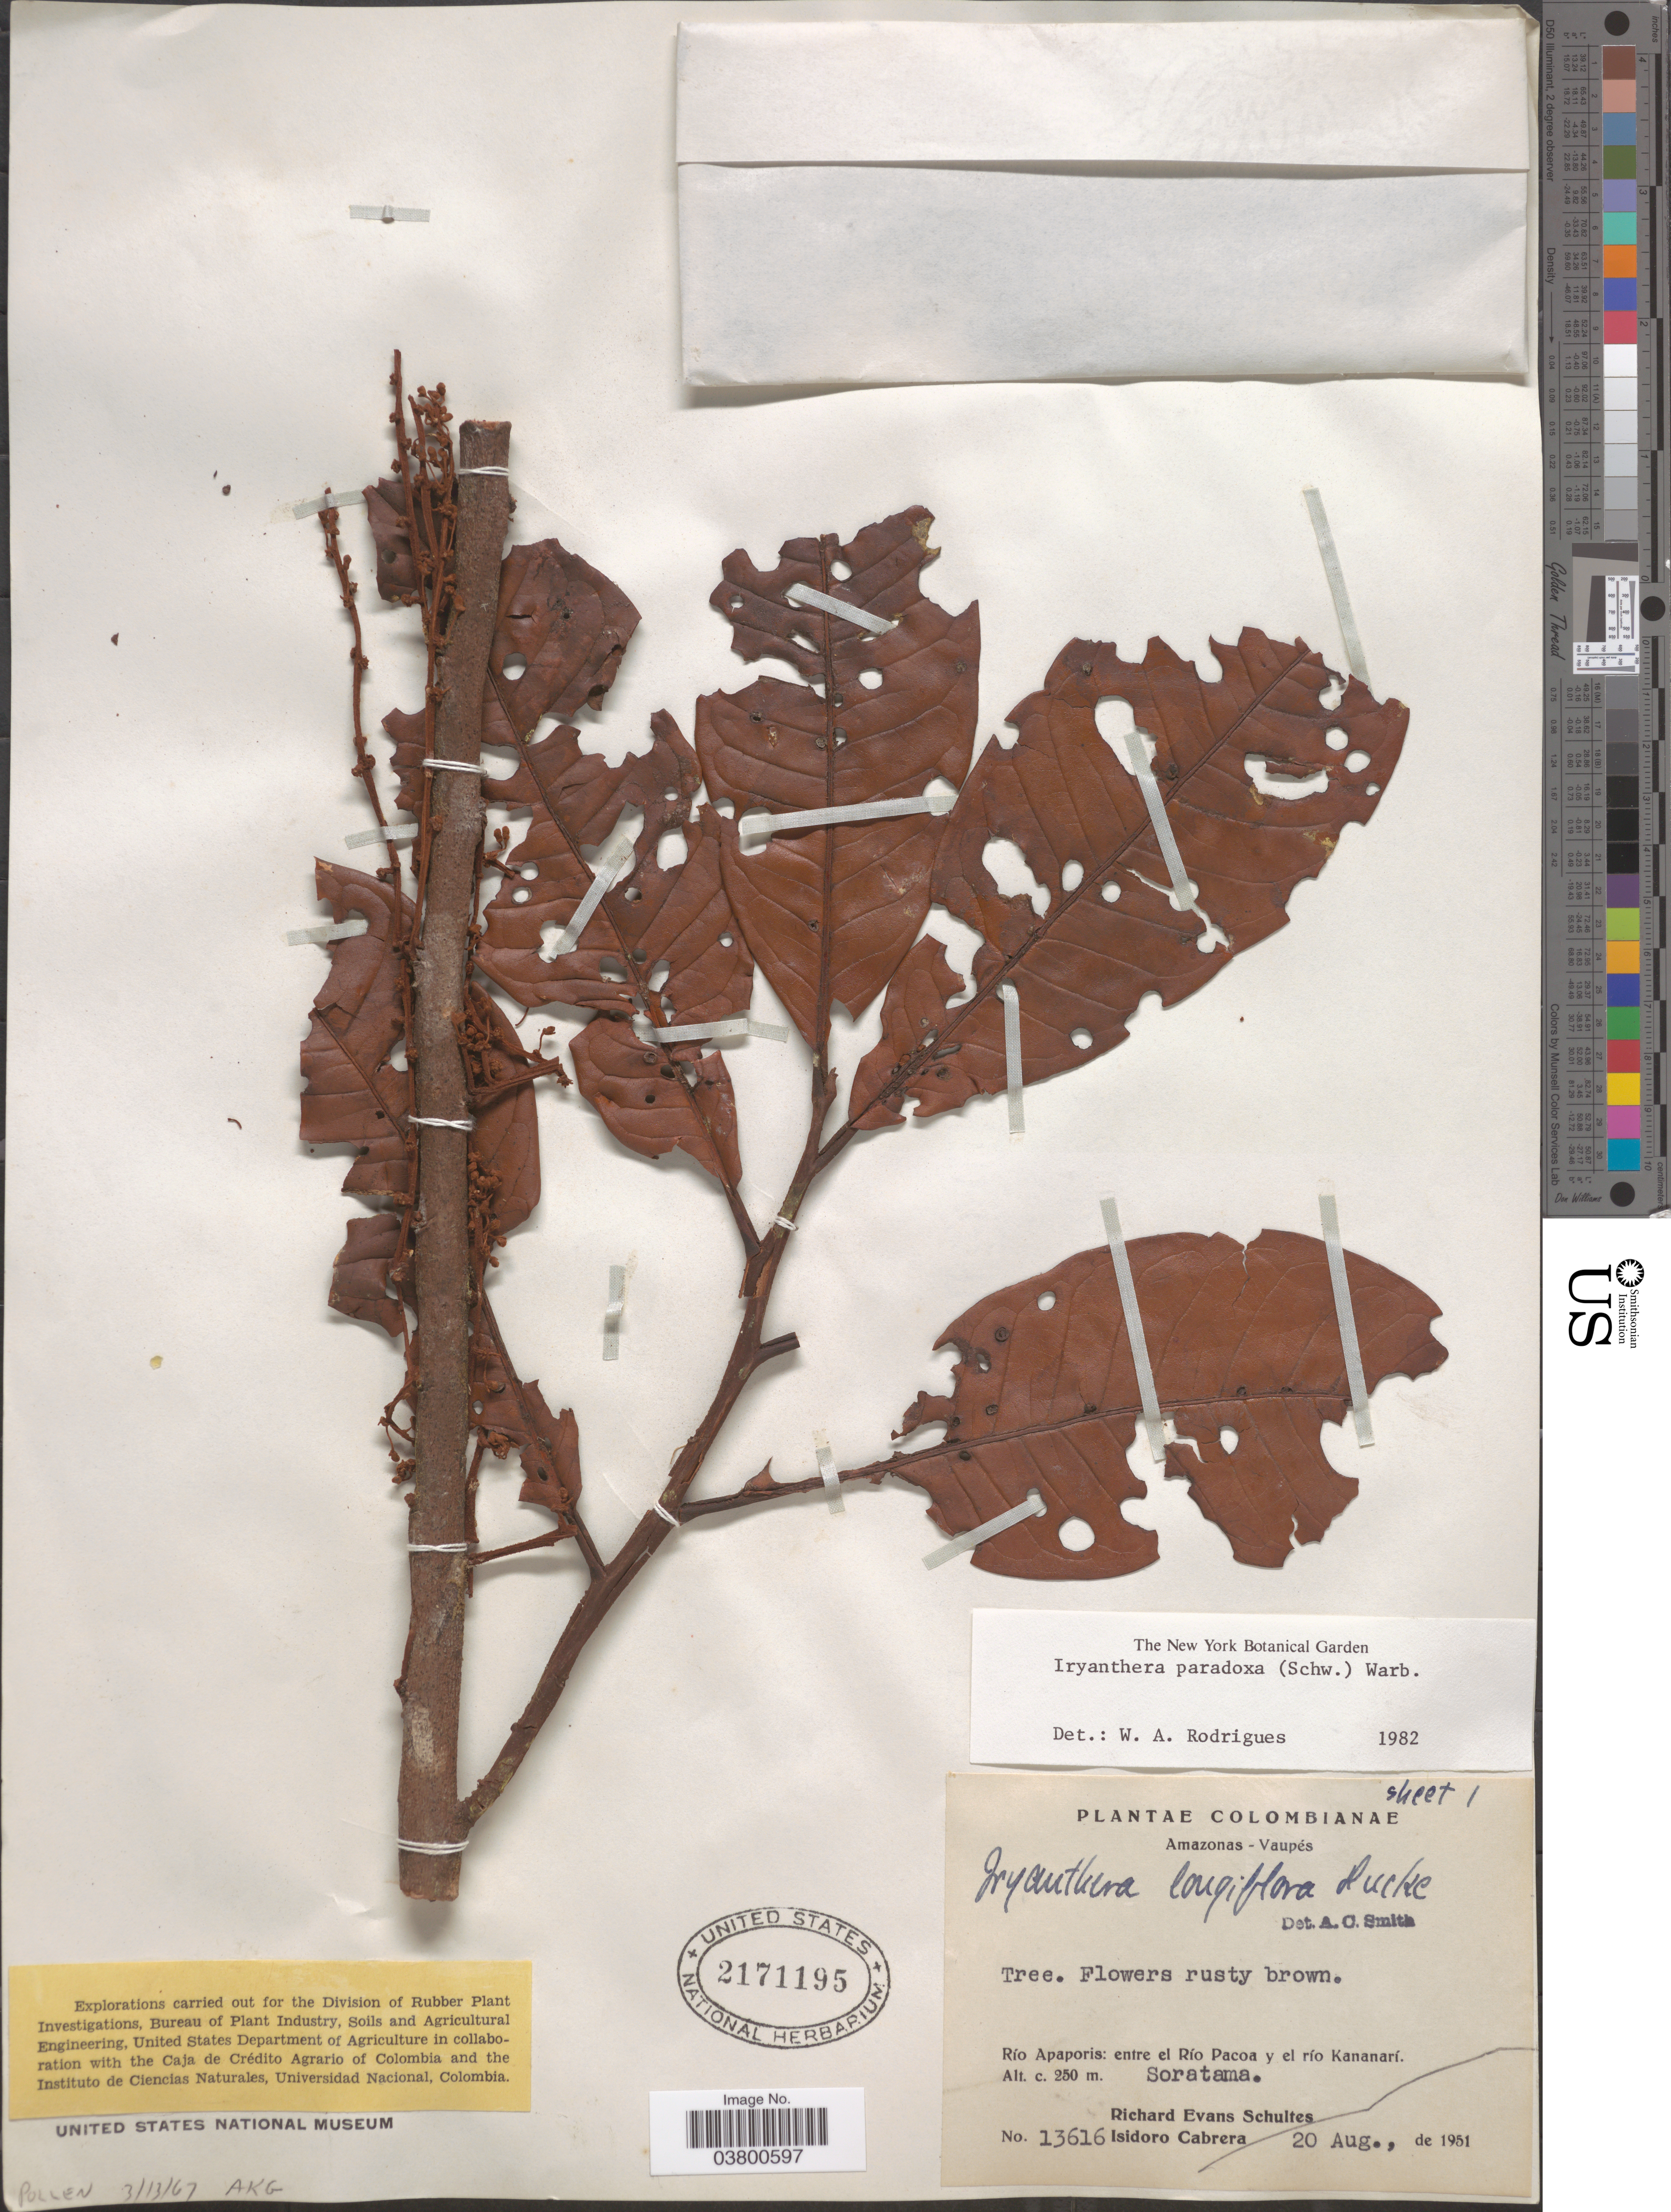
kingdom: Plantae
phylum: Tracheophyta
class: Magnoliopsida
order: Magnoliales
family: Myristicaceae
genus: Iryanthera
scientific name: Iryanthera paradoxa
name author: (Schwacke) Warb.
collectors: R. E. Schultes & I. Cabrera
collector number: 13616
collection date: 1951-08-20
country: Colombia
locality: Amazonas - Vaupés. Río Apaporis: entre el Río Pacoa y el río Kananarí. Soratama.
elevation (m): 250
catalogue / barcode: US 2171195